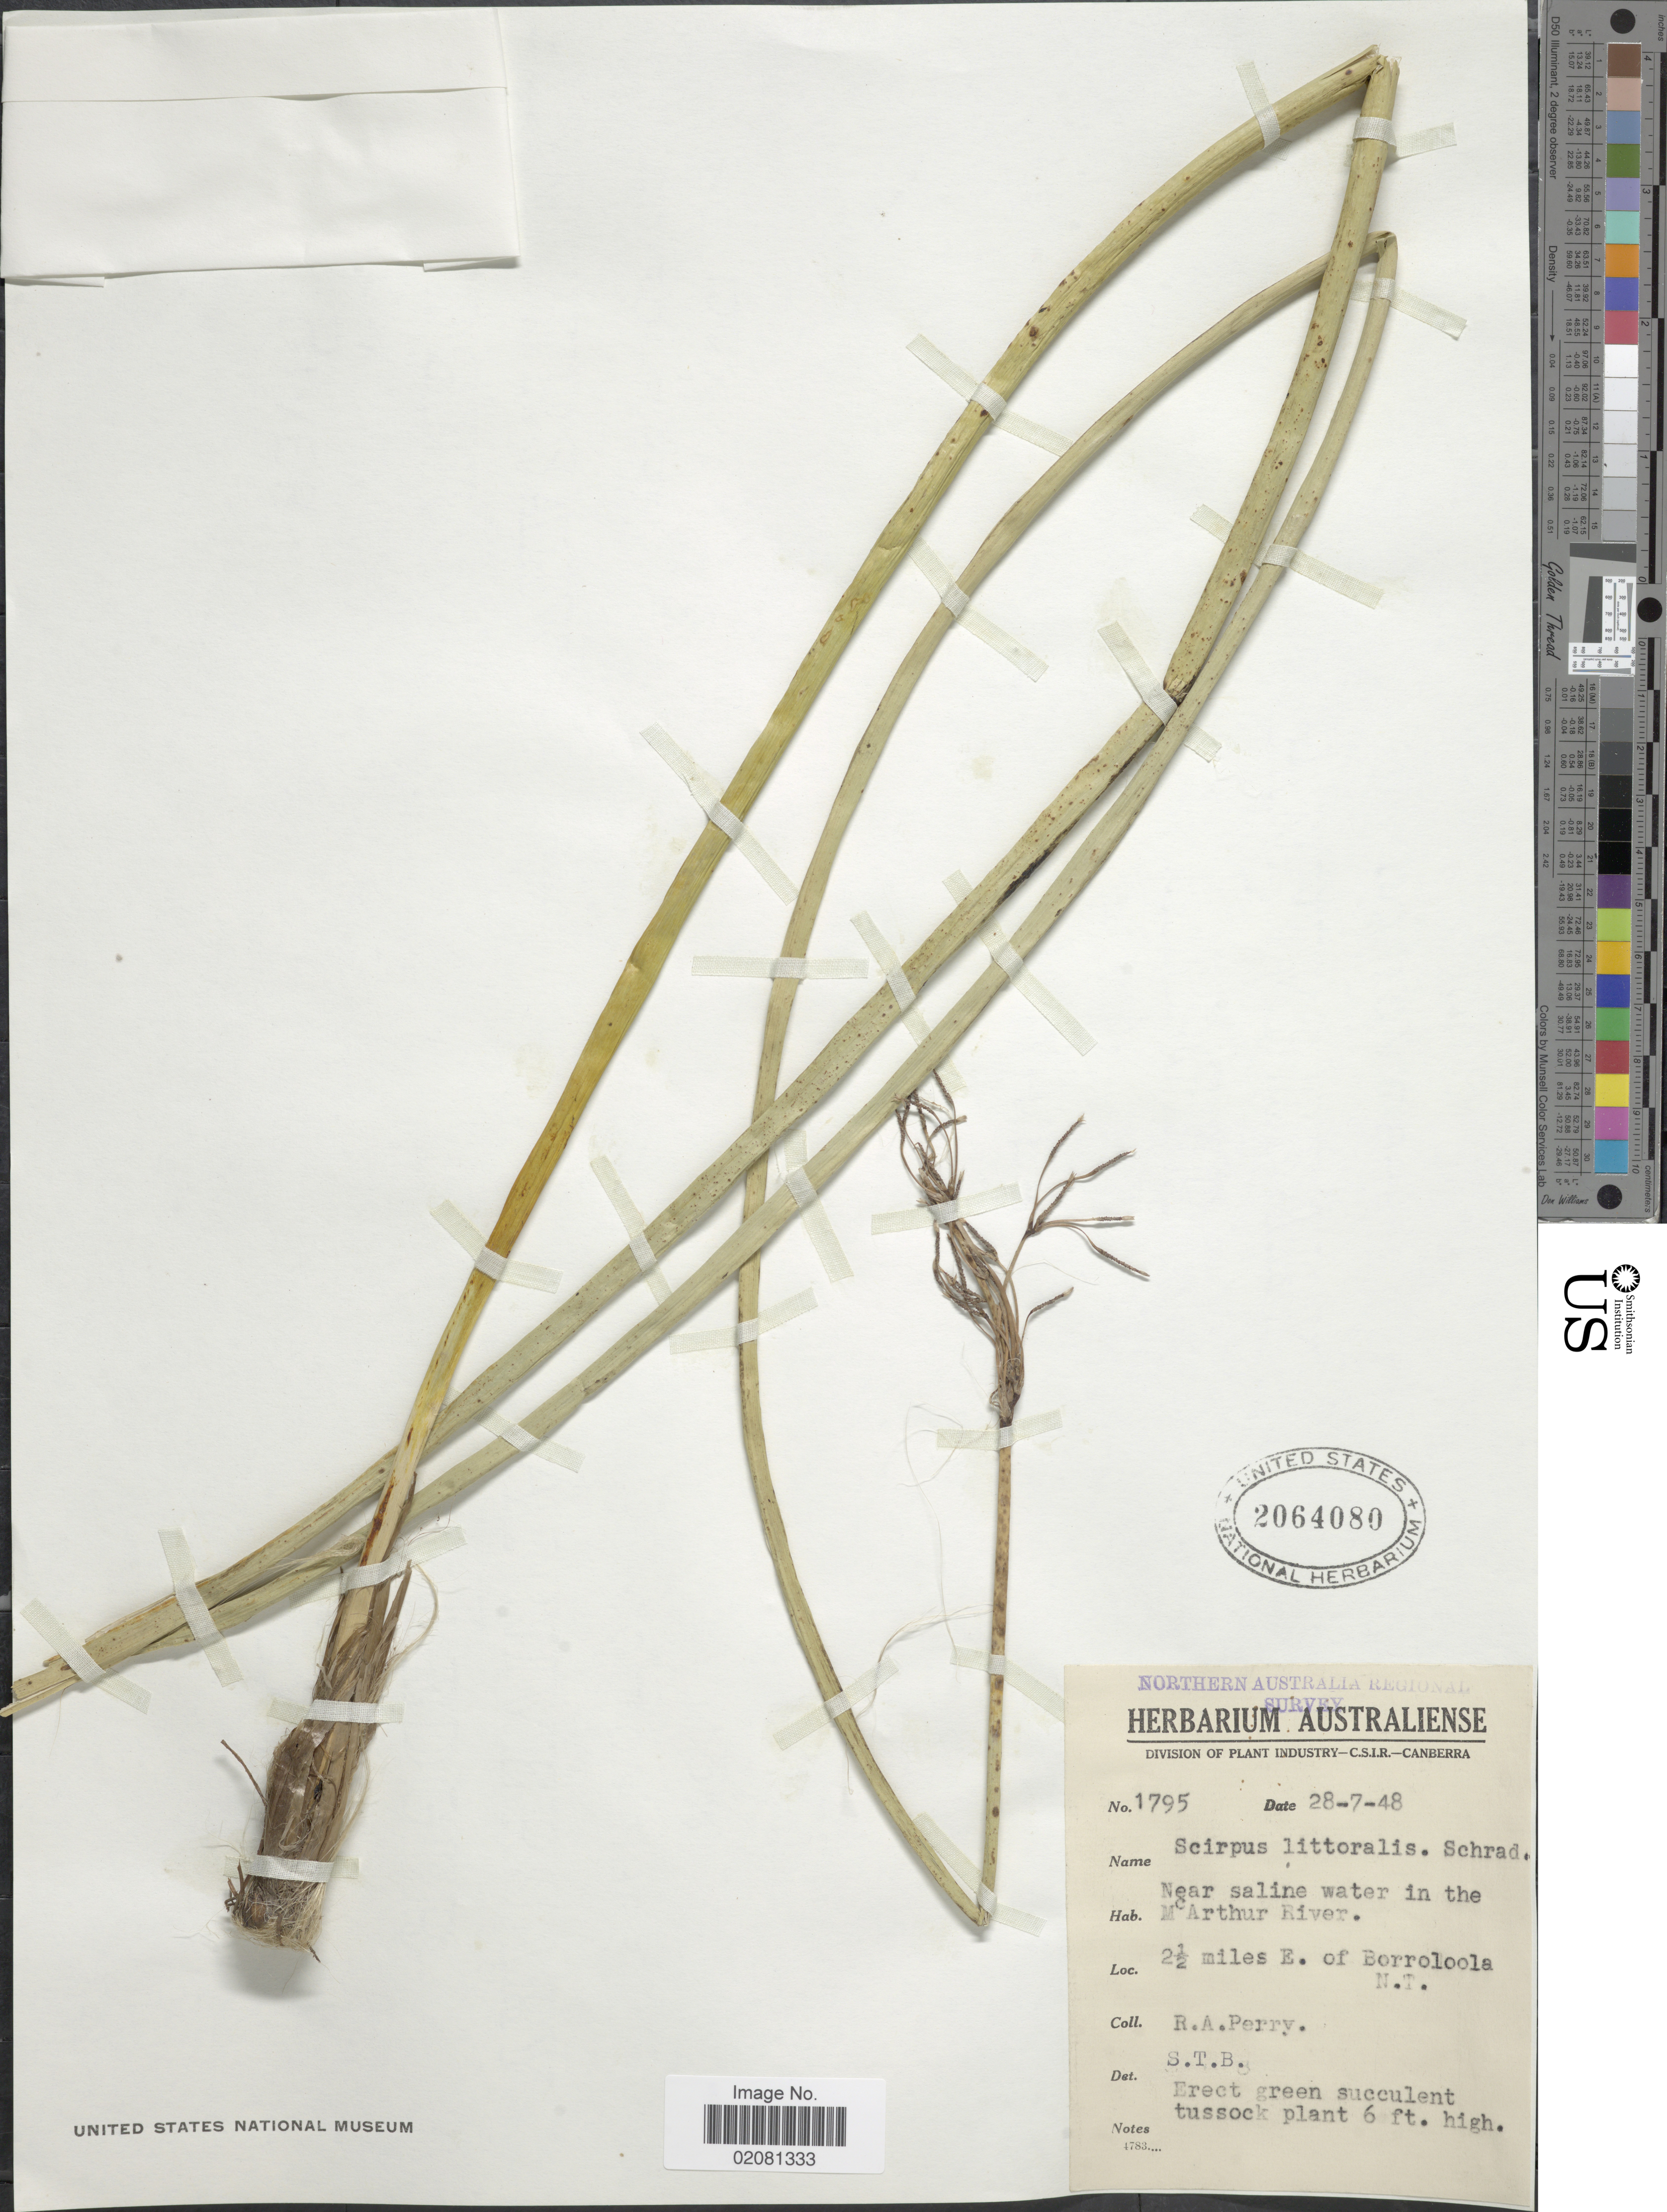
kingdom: Plantae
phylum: Tracheophyta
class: Liliopsida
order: Poales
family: Cyperaceae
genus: Schoenoplectus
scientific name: Schoenoplectus litoralis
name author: (Schrad.) Palla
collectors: Perry, R. A.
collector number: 1795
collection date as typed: Transcribed d/m/y: 28/7/48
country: Australia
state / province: Northern Territory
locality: Near saline water in the Mc Arthur River, 2.5 miles E. of Borroloola, N.T.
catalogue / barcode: US 2064080